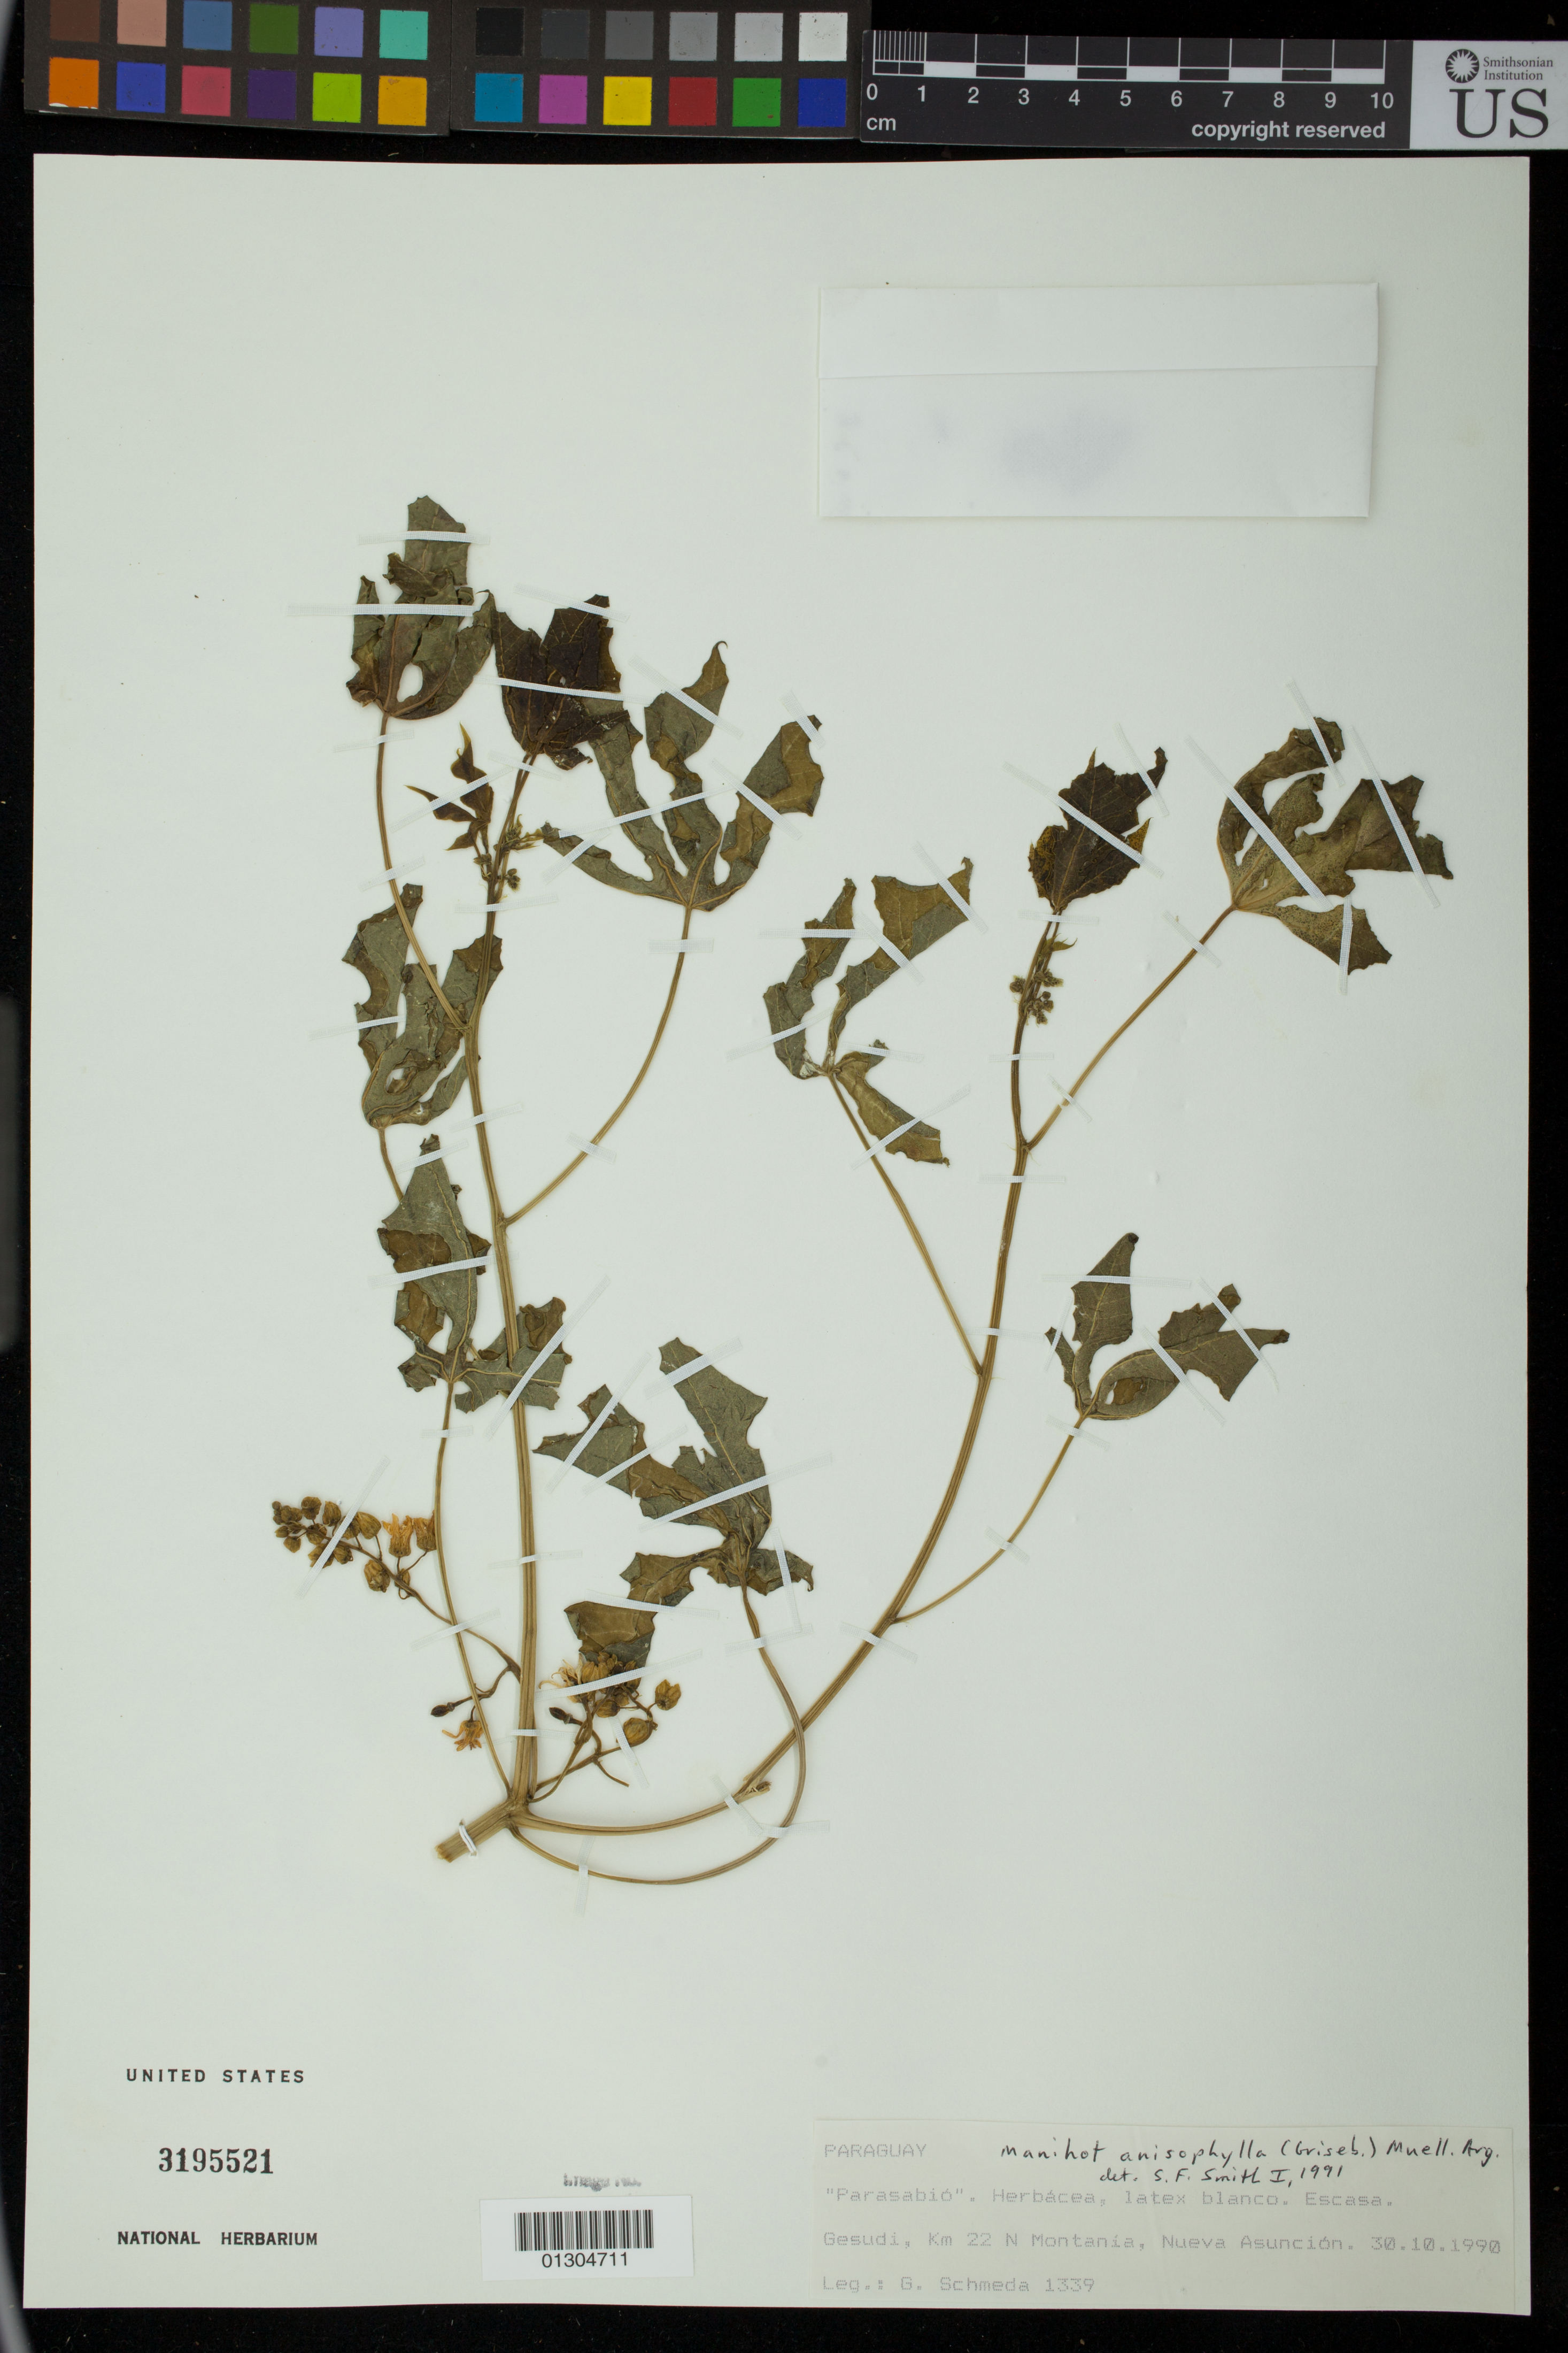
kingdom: Plantae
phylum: Tracheophyta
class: Magnoliopsida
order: Malpighiales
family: Euphorbiaceae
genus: Manihot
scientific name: Manihot anisophylla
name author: (Griseb.) Müll. Arg.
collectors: G. Schmeda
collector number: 1339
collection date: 1990-10-30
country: Paraguay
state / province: Boqueron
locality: Gesudi, Km 22 N Montania, Nueva Asuncion.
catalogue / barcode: US 3195521